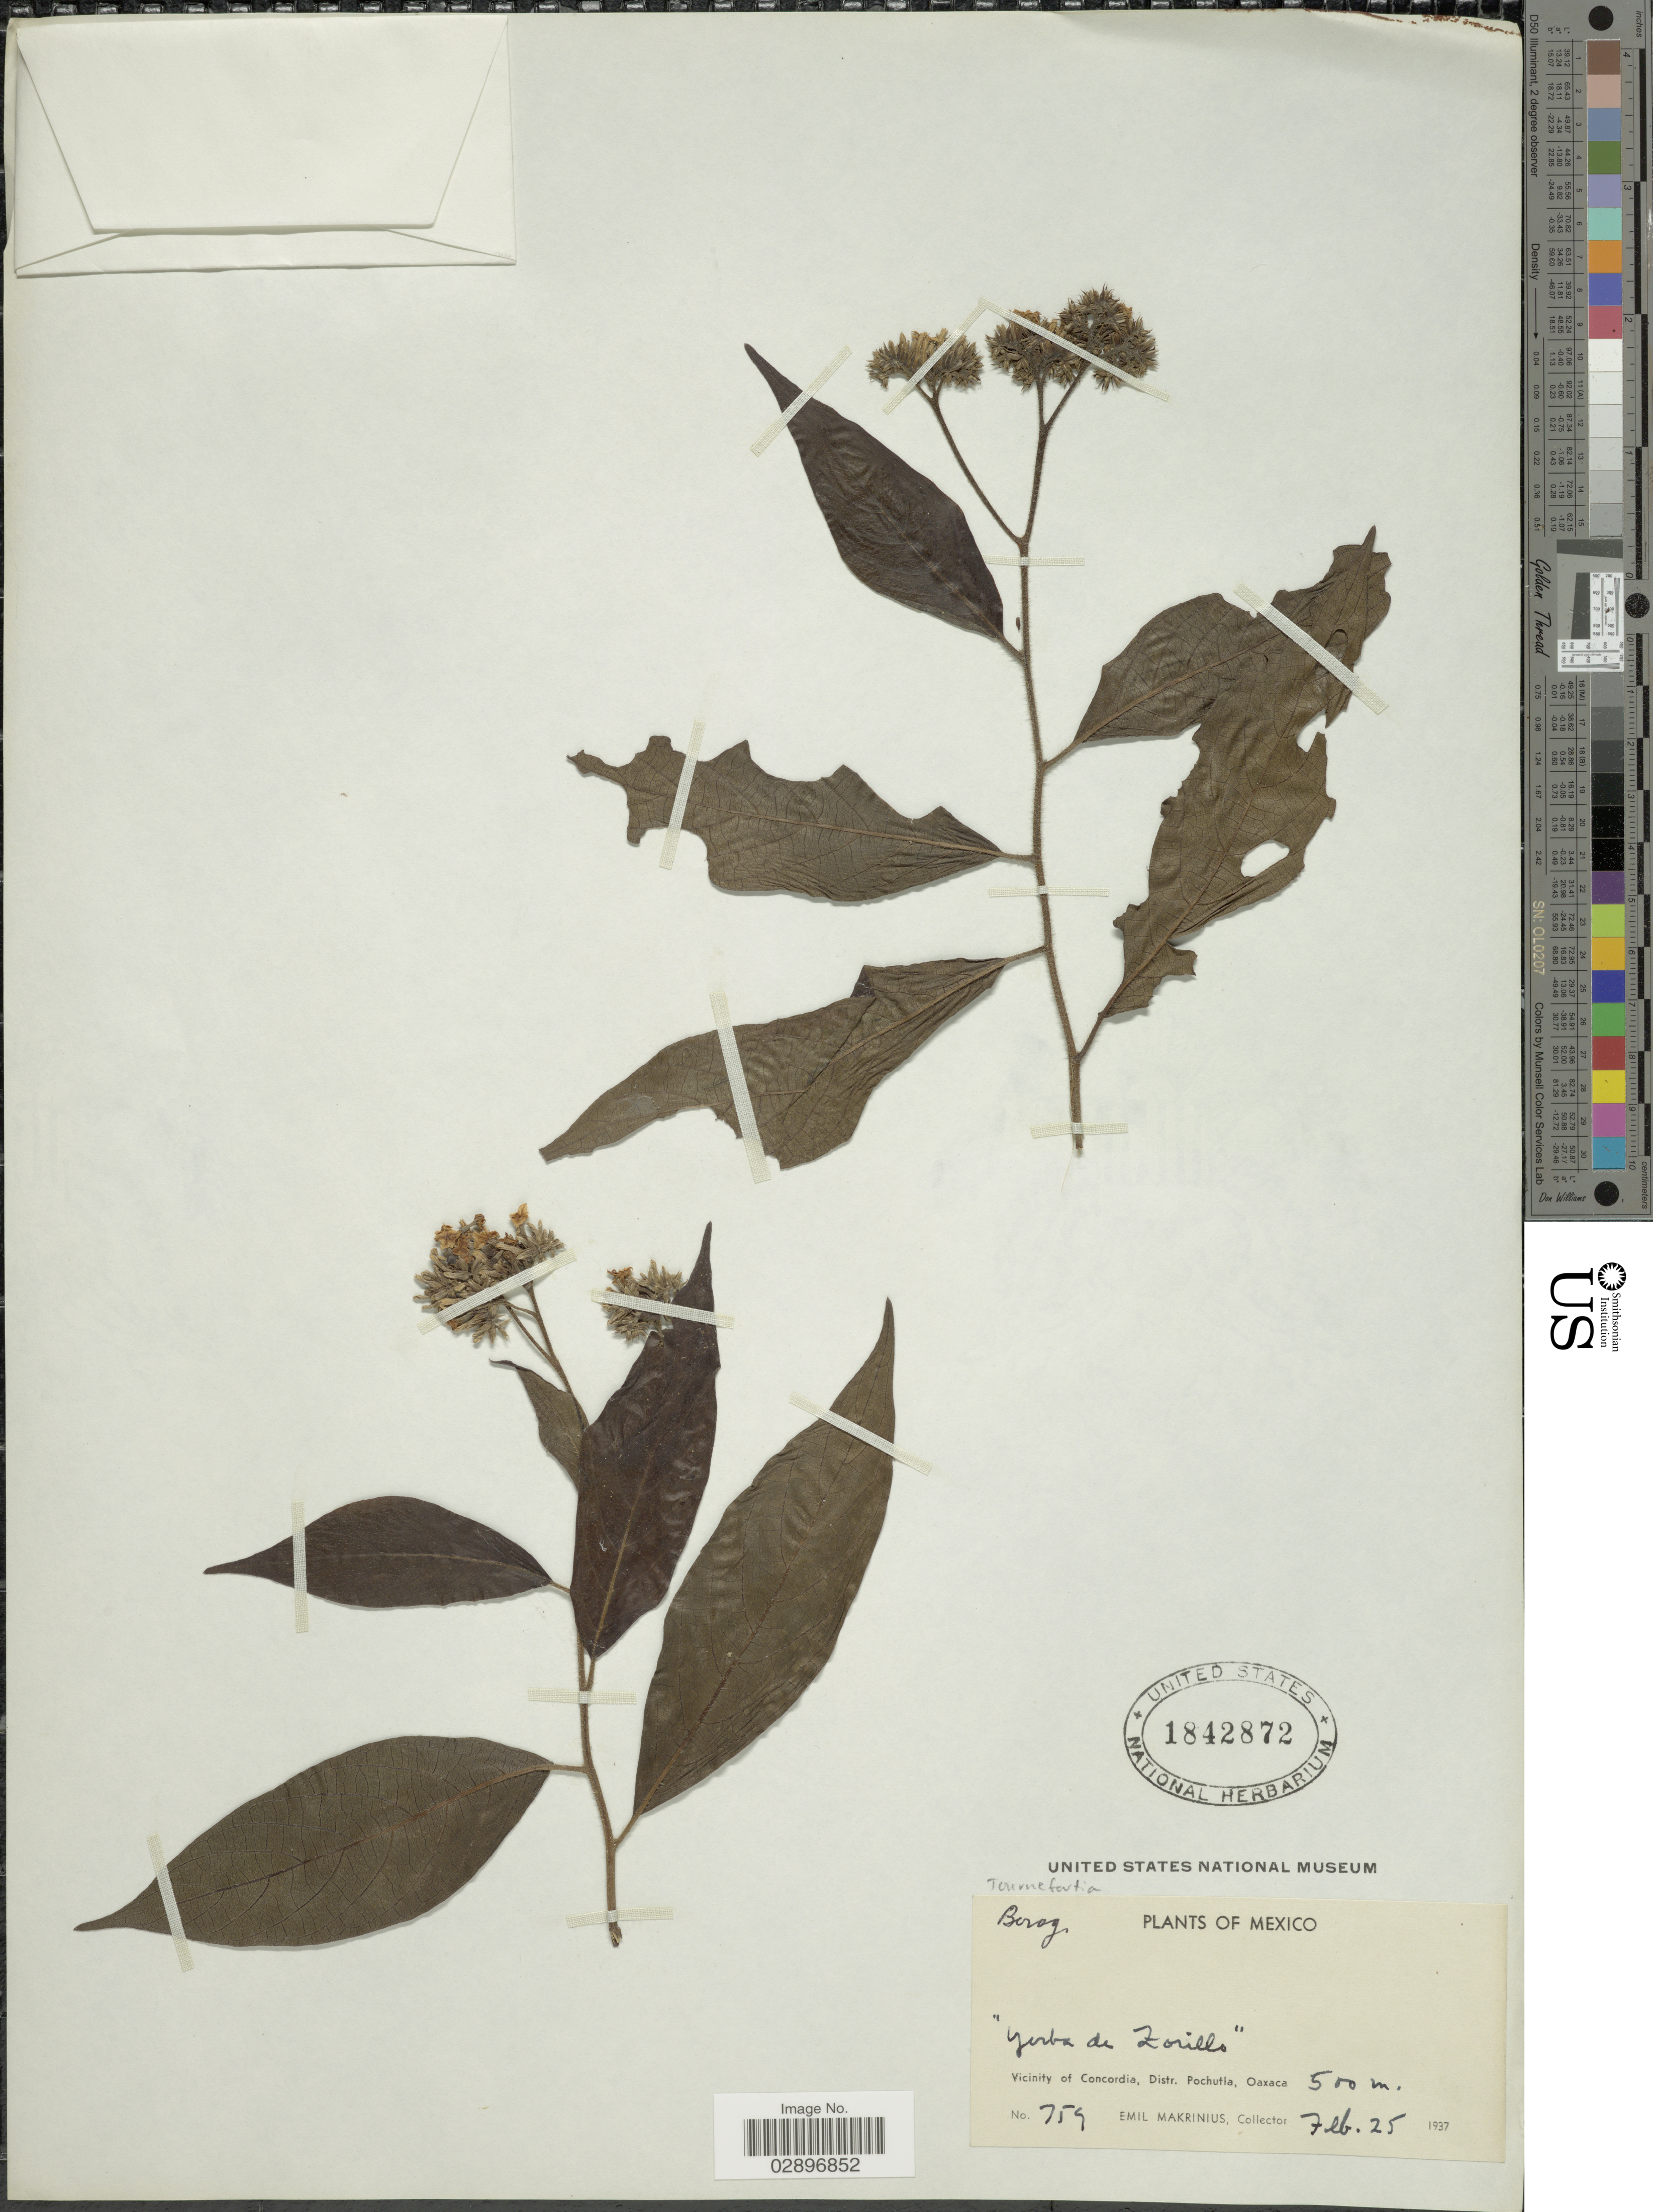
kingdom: Plantae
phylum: Tracheophyta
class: Magnoliopsida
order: Boraginales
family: Heliotropiaceae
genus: Tournefortia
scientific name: Tournefortia trichocalycina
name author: A. DC.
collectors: E. Makrinius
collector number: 759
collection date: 1937-02-25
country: Mexico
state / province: Oaxaca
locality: Vicinity of Concordia, Distr. Pochutla.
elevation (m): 500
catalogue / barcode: US 1842872